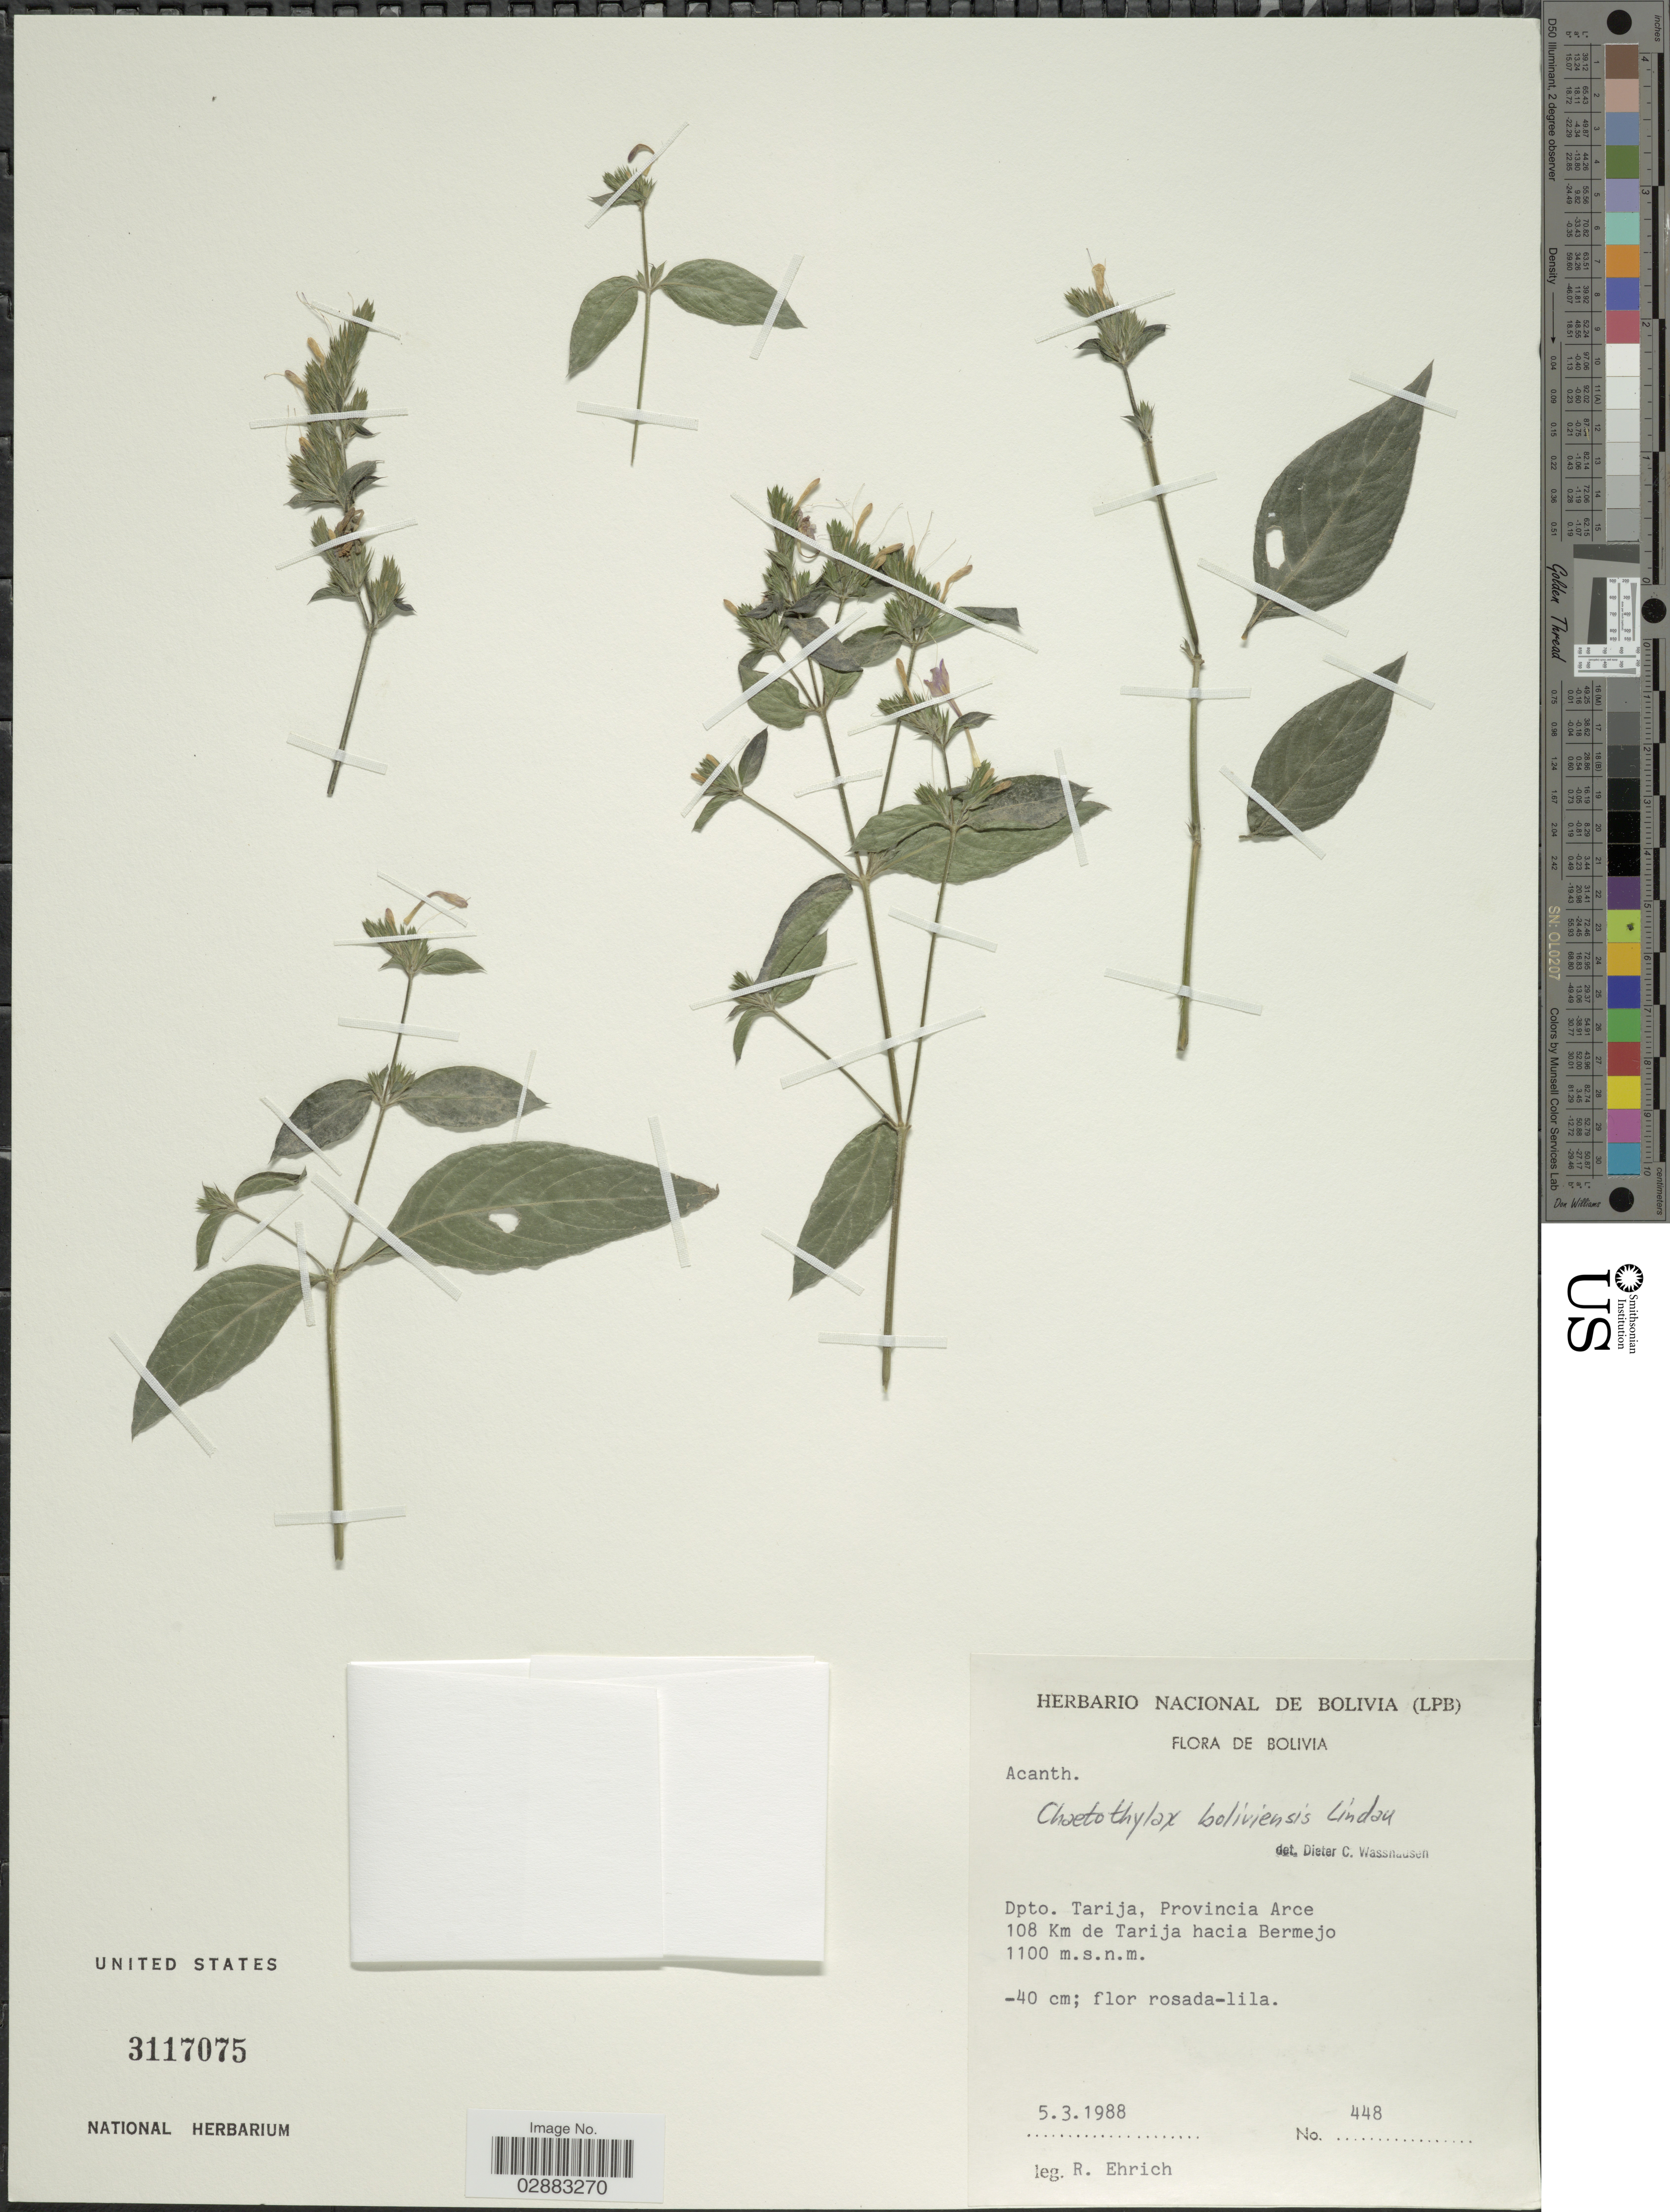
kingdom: Plantae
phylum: Tracheophyta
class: Magnoliopsida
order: Lamiales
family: Acanthaceae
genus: Justicia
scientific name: Justicia goudotii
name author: V.A.W. Graham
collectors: R. Ehrich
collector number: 448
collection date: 1988-03-05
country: Bolivia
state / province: Tarija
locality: Dpto. Tarija, Provincia Arce. 108 Km de Tarija hacia Bermejo.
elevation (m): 1100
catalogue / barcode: US 3117075